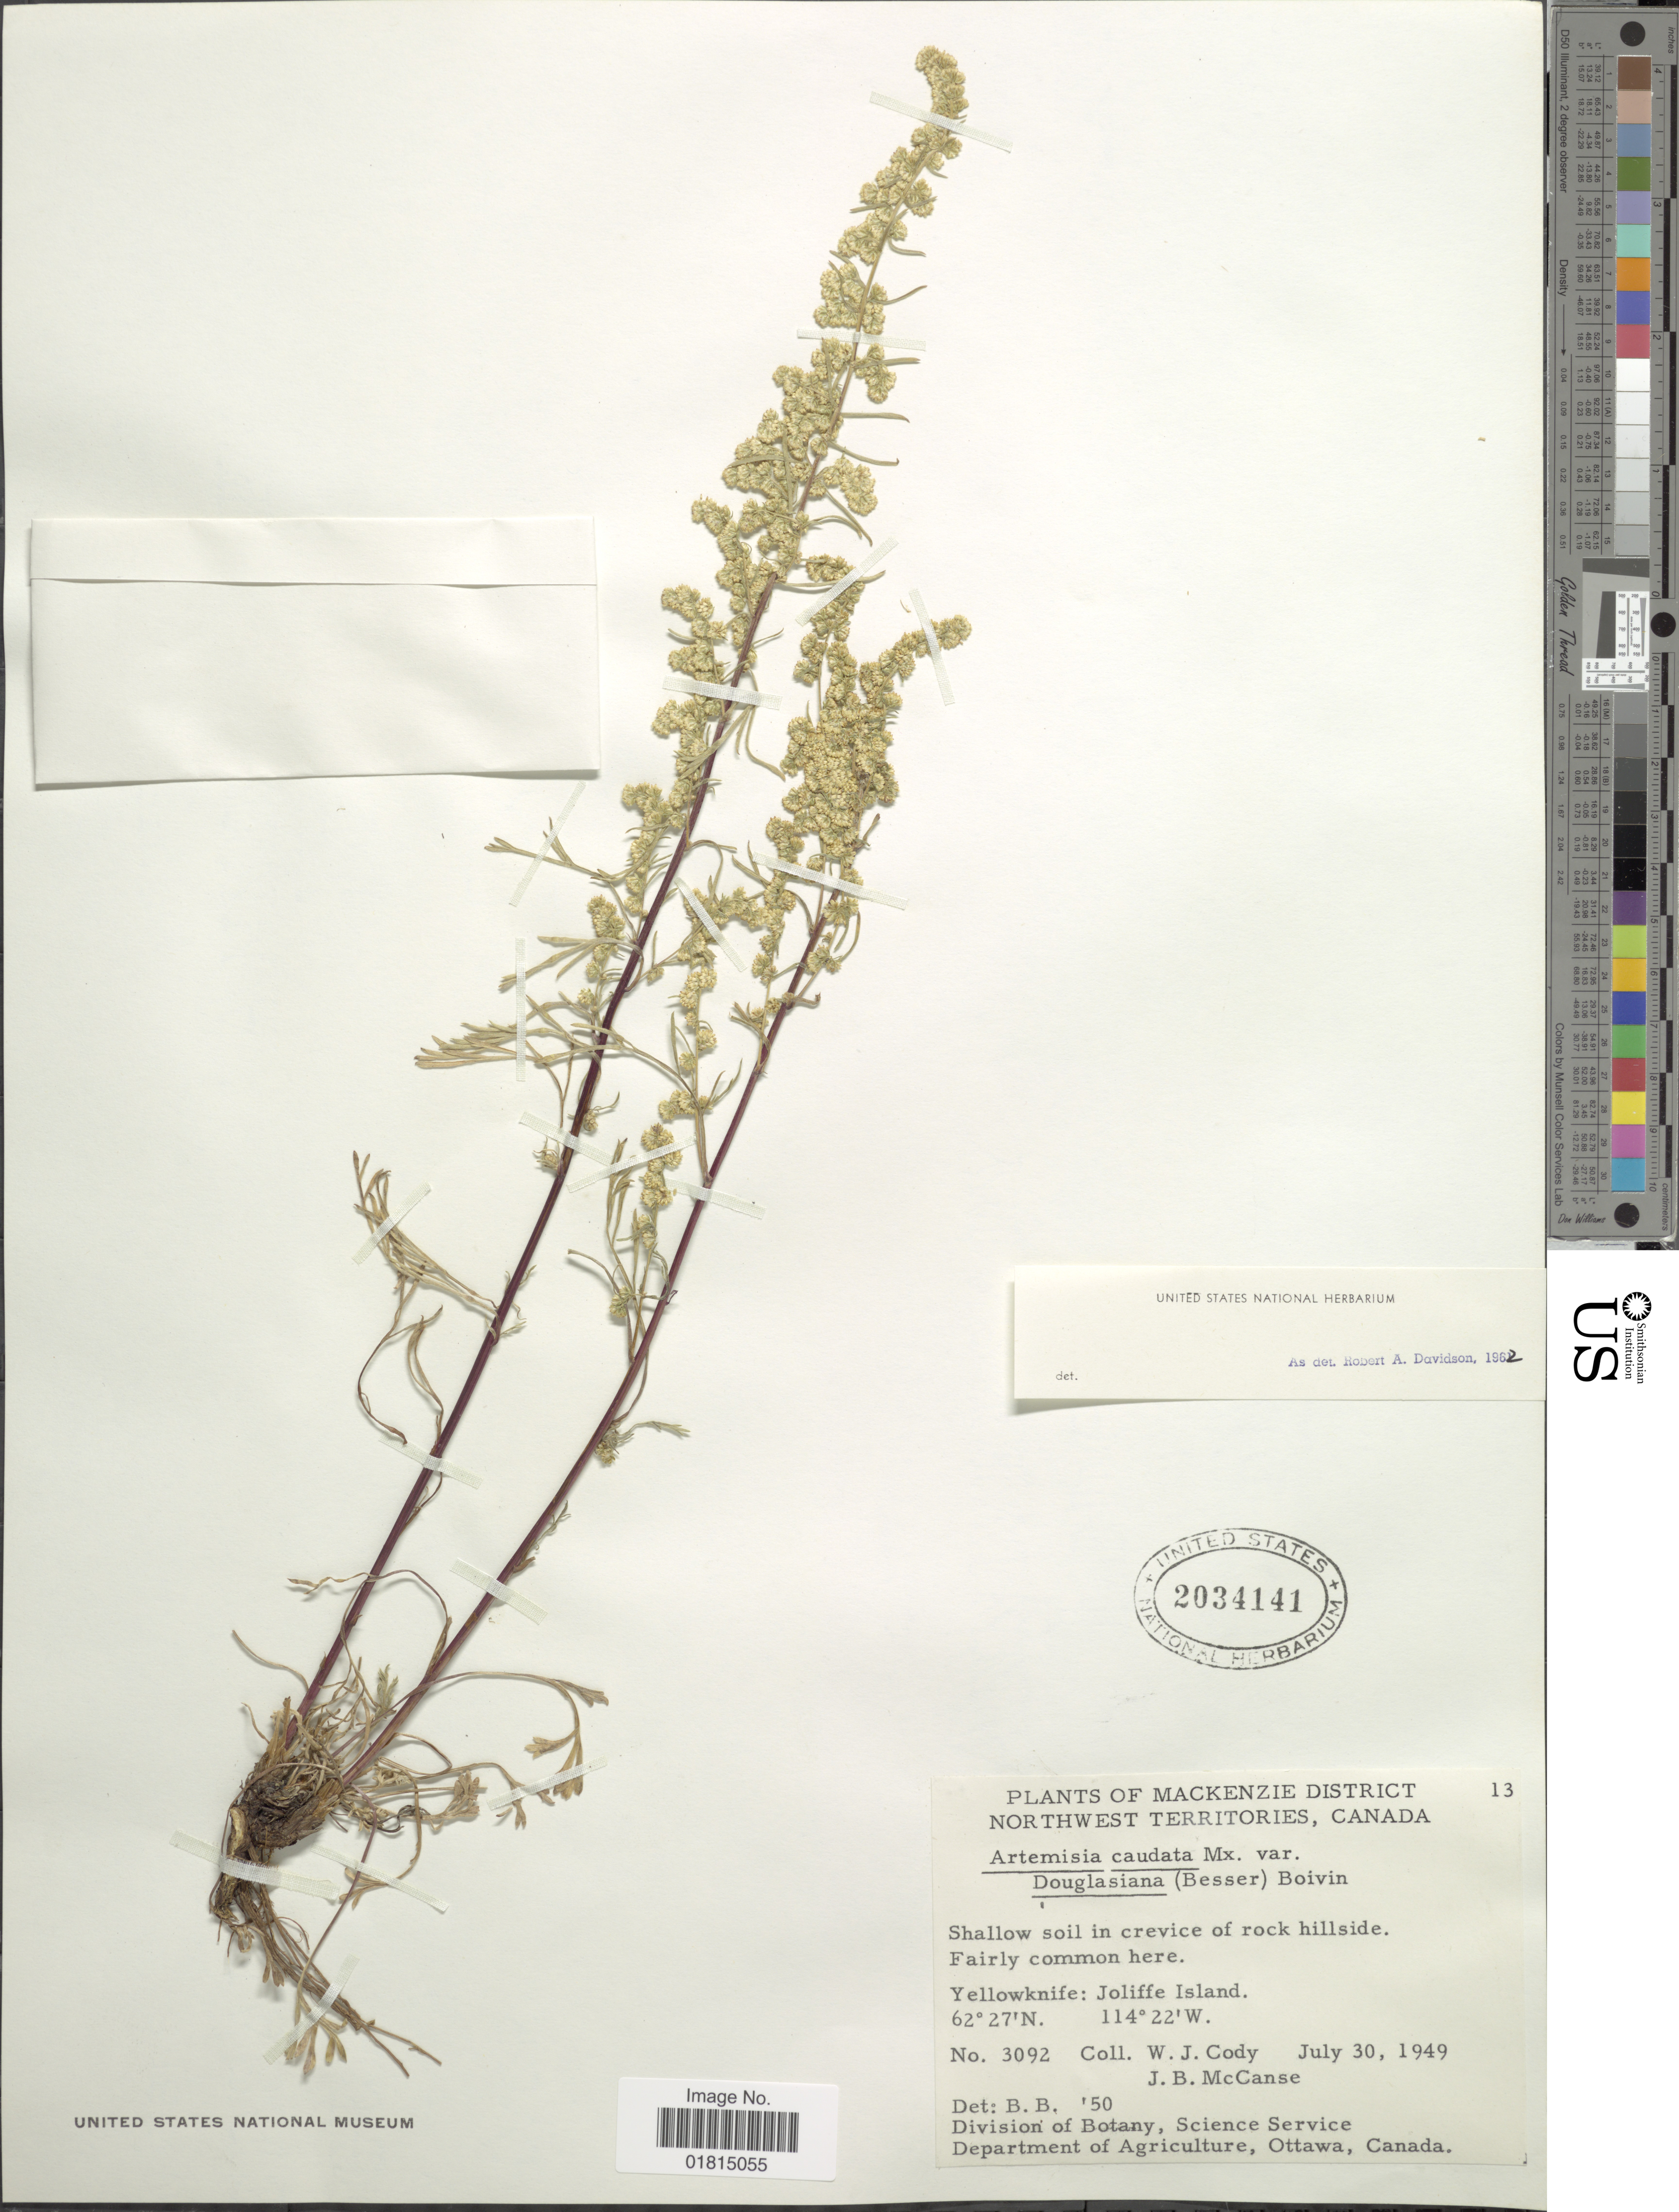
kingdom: Plantae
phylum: Tracheophyta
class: Magnoliopsida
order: Asterales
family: Asteraceae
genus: Artemisia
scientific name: Artemisia caudata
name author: Michx.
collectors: W. Cody & J. McCanse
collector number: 3092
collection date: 1949-07-30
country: Canada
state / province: Northwest Territories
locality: Mackenzie District. Northwest Territories, Canada. Yellowknife: Joliffe Island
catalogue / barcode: US 2034141